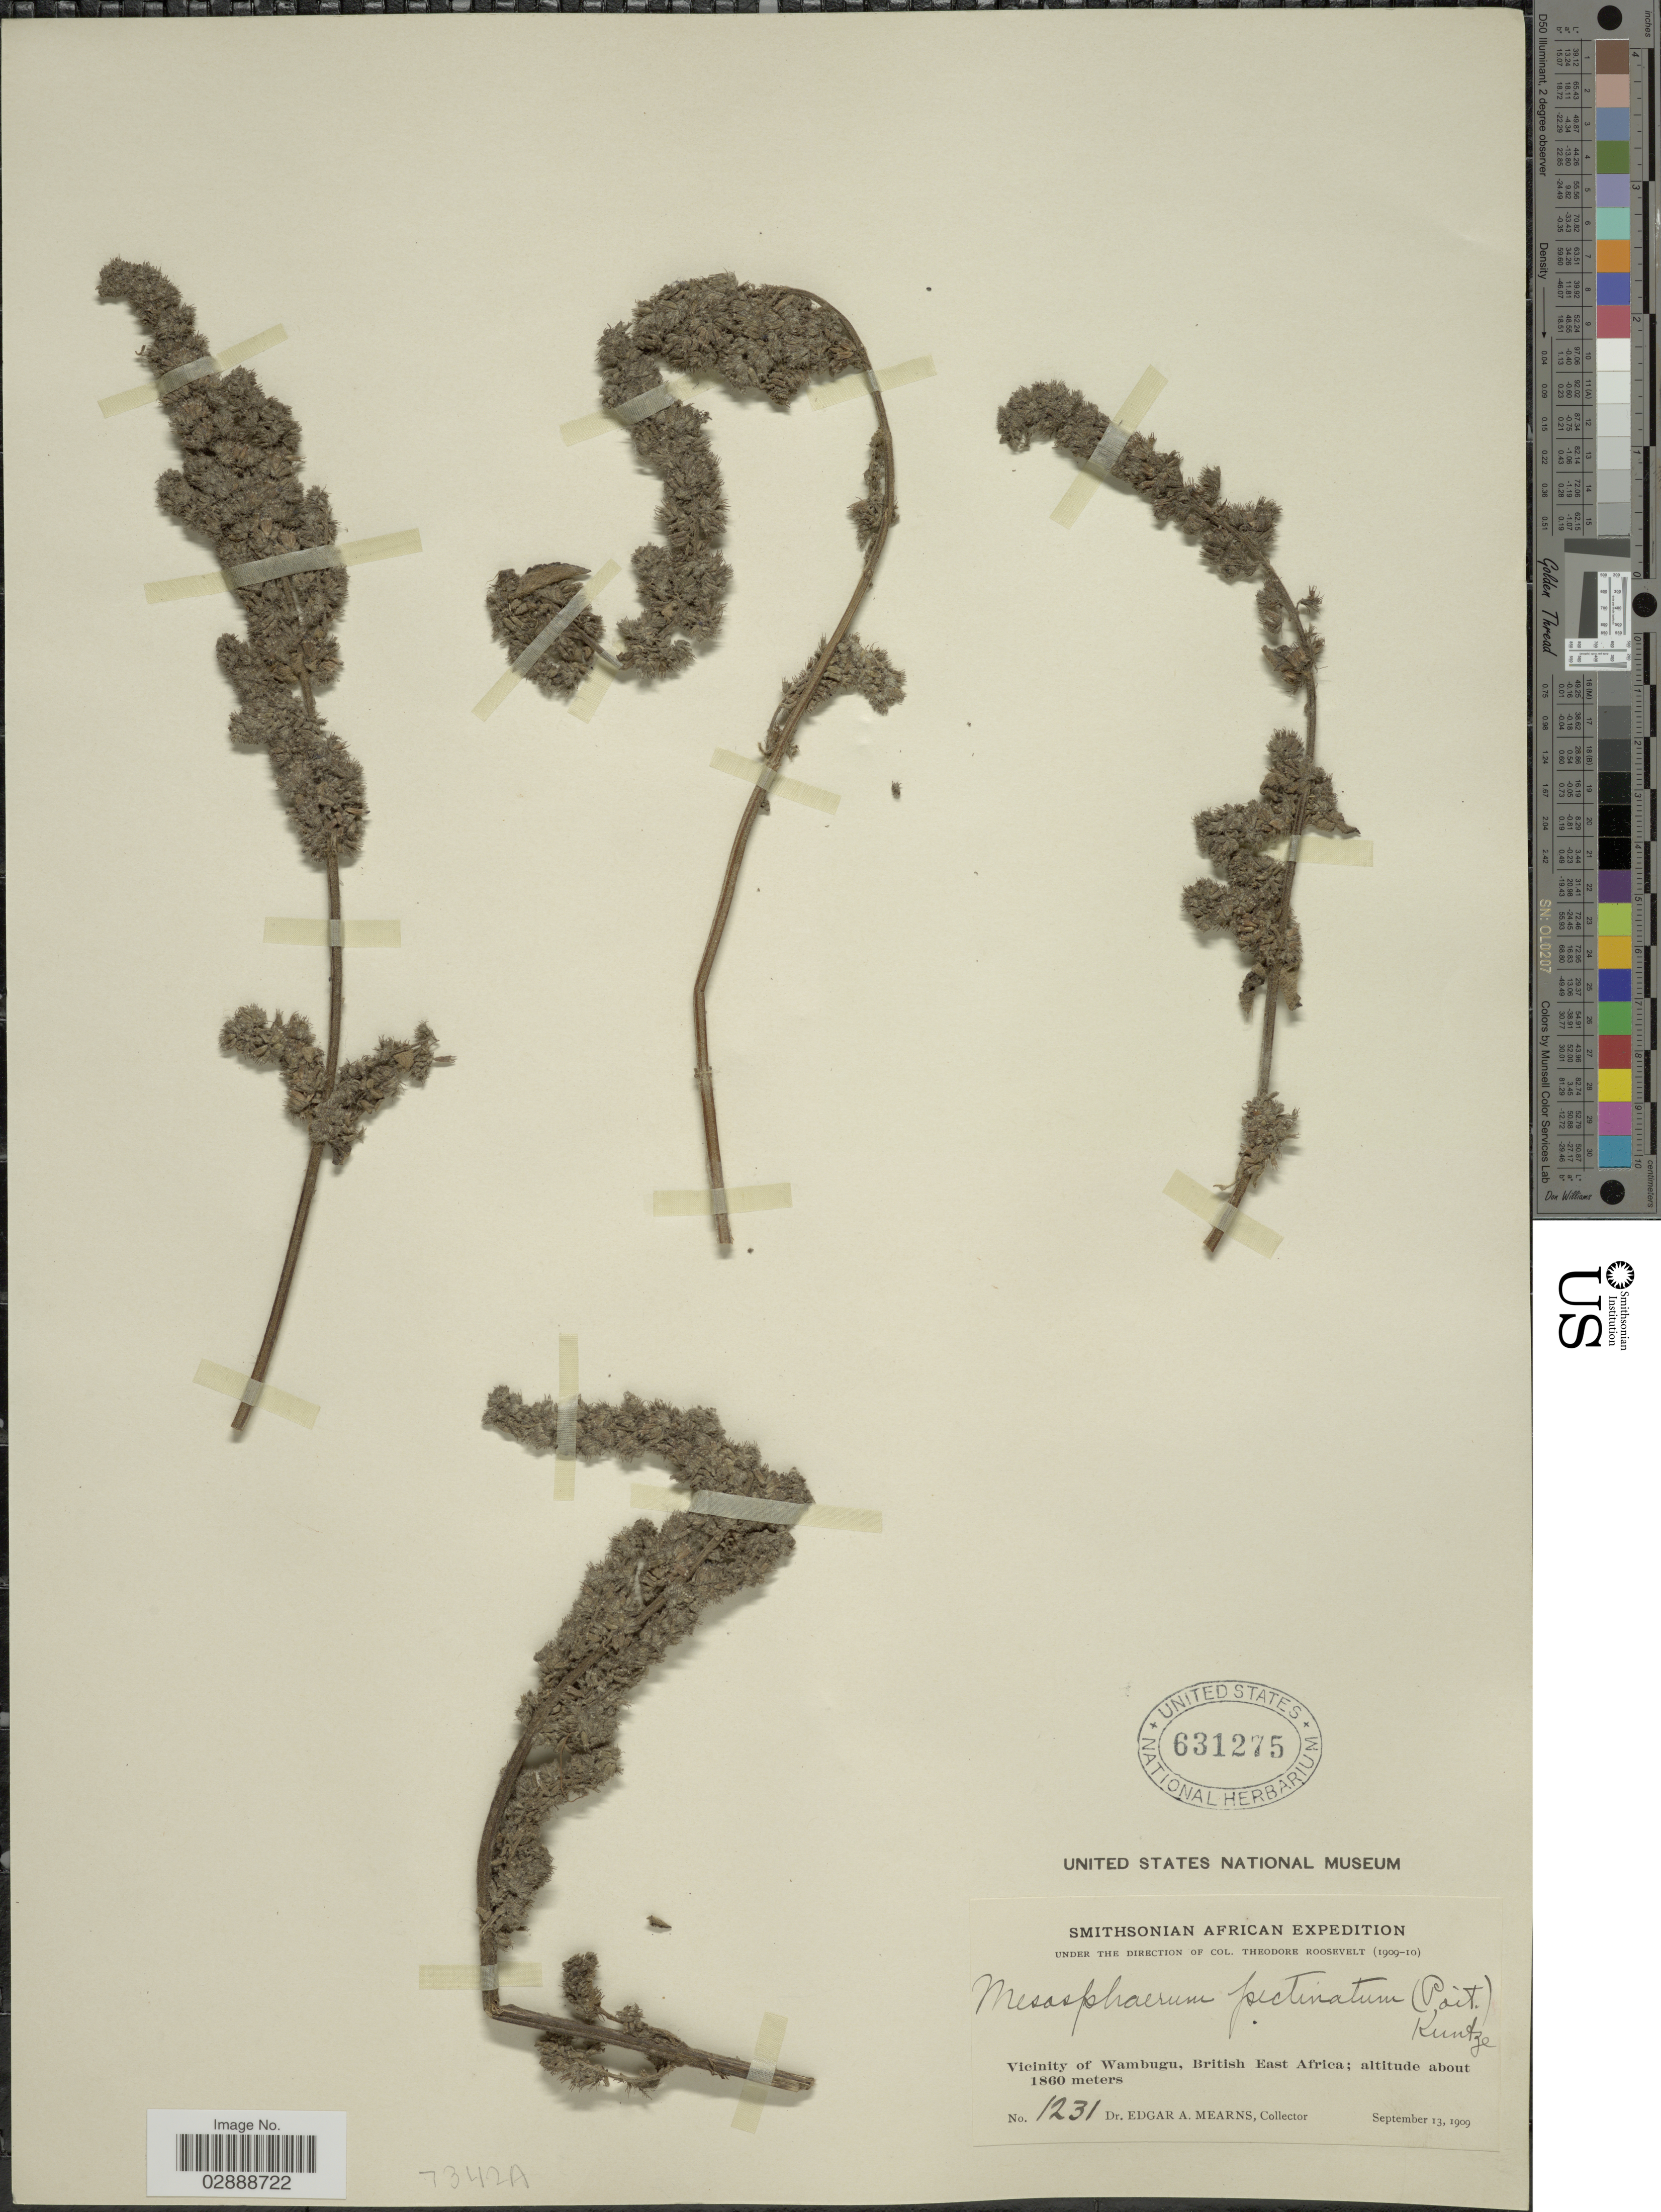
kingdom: Plantae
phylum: Tracheophyta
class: Magnoliopsida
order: Lamiales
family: Lamiaceae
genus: Mesosphaerum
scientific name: Mesosphaerum pectinatum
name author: (L.) Kuntze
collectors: E. A. Mearns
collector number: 1231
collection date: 1909-09-13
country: Kenya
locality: Vicinity of Wambugu, British East Africa.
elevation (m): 1860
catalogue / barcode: US 631275